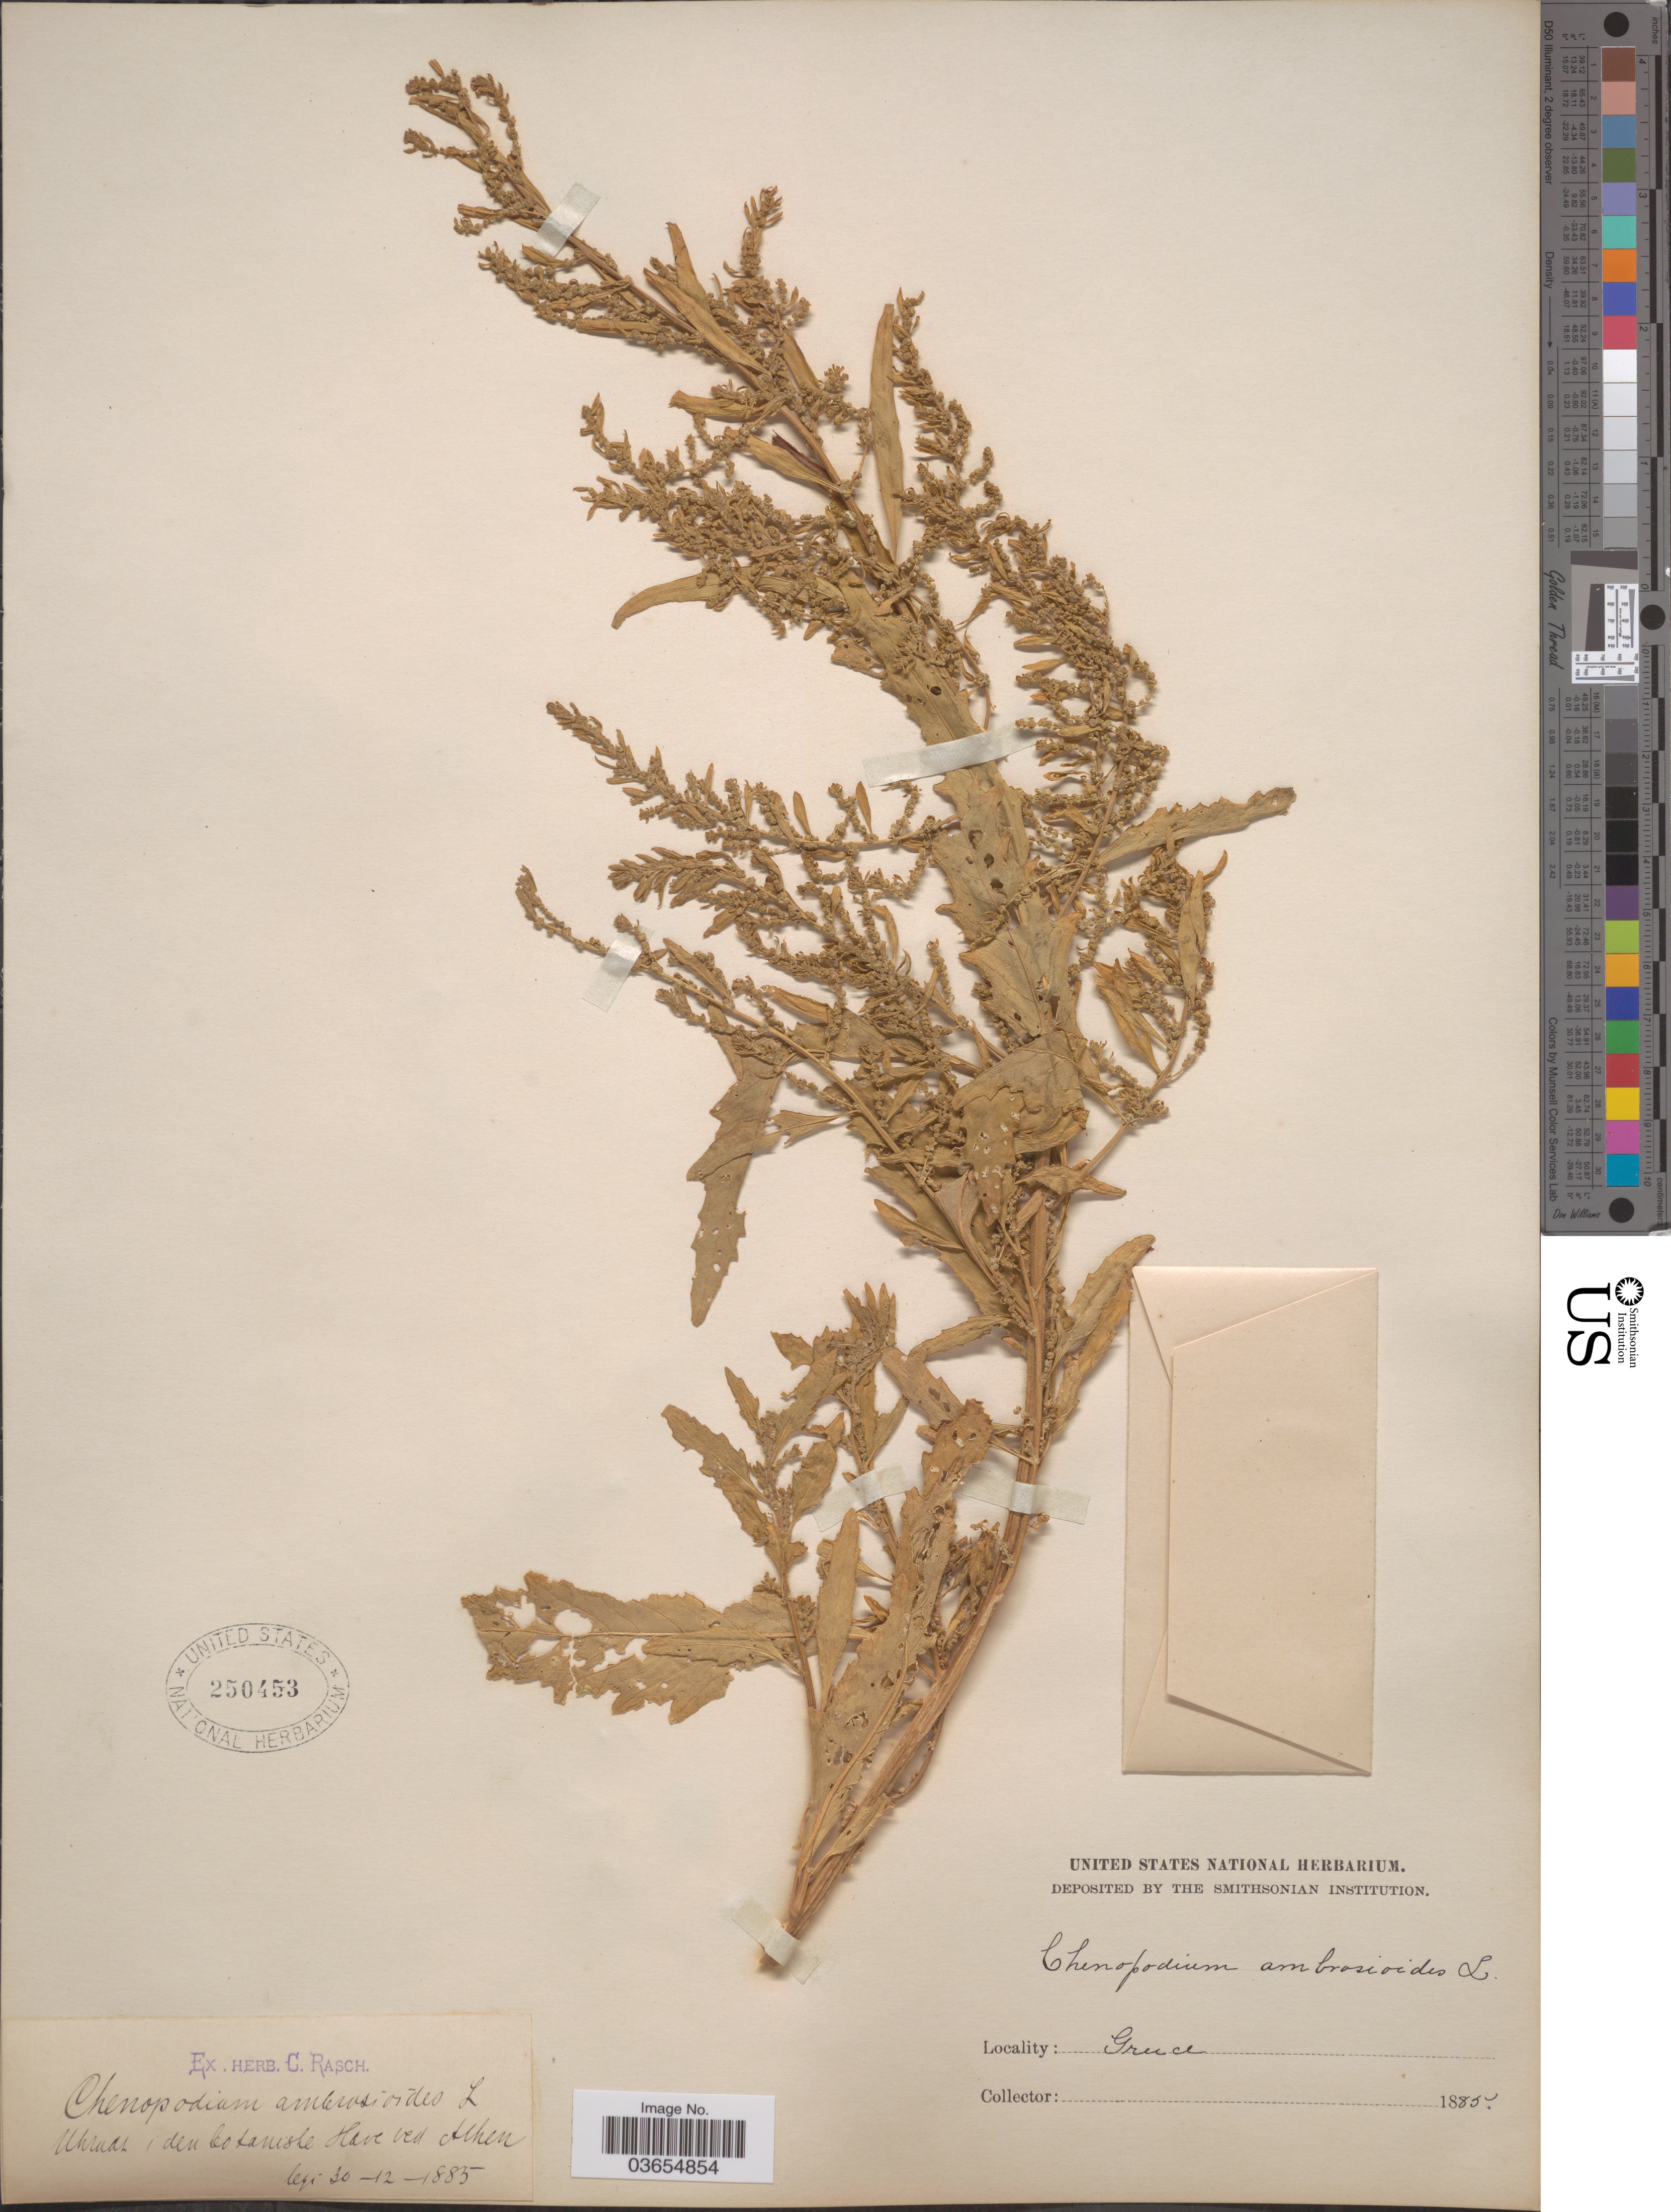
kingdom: Plantae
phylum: Tracheophyta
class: Magnoliopsida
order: Caryophyllales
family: Amaranthaceae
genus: Chenopodium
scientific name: Chenopodium ambrosioides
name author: L.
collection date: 1885-12-30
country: Greece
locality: Ukrudt i den botanische Have ved Athen.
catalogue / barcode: US 250453